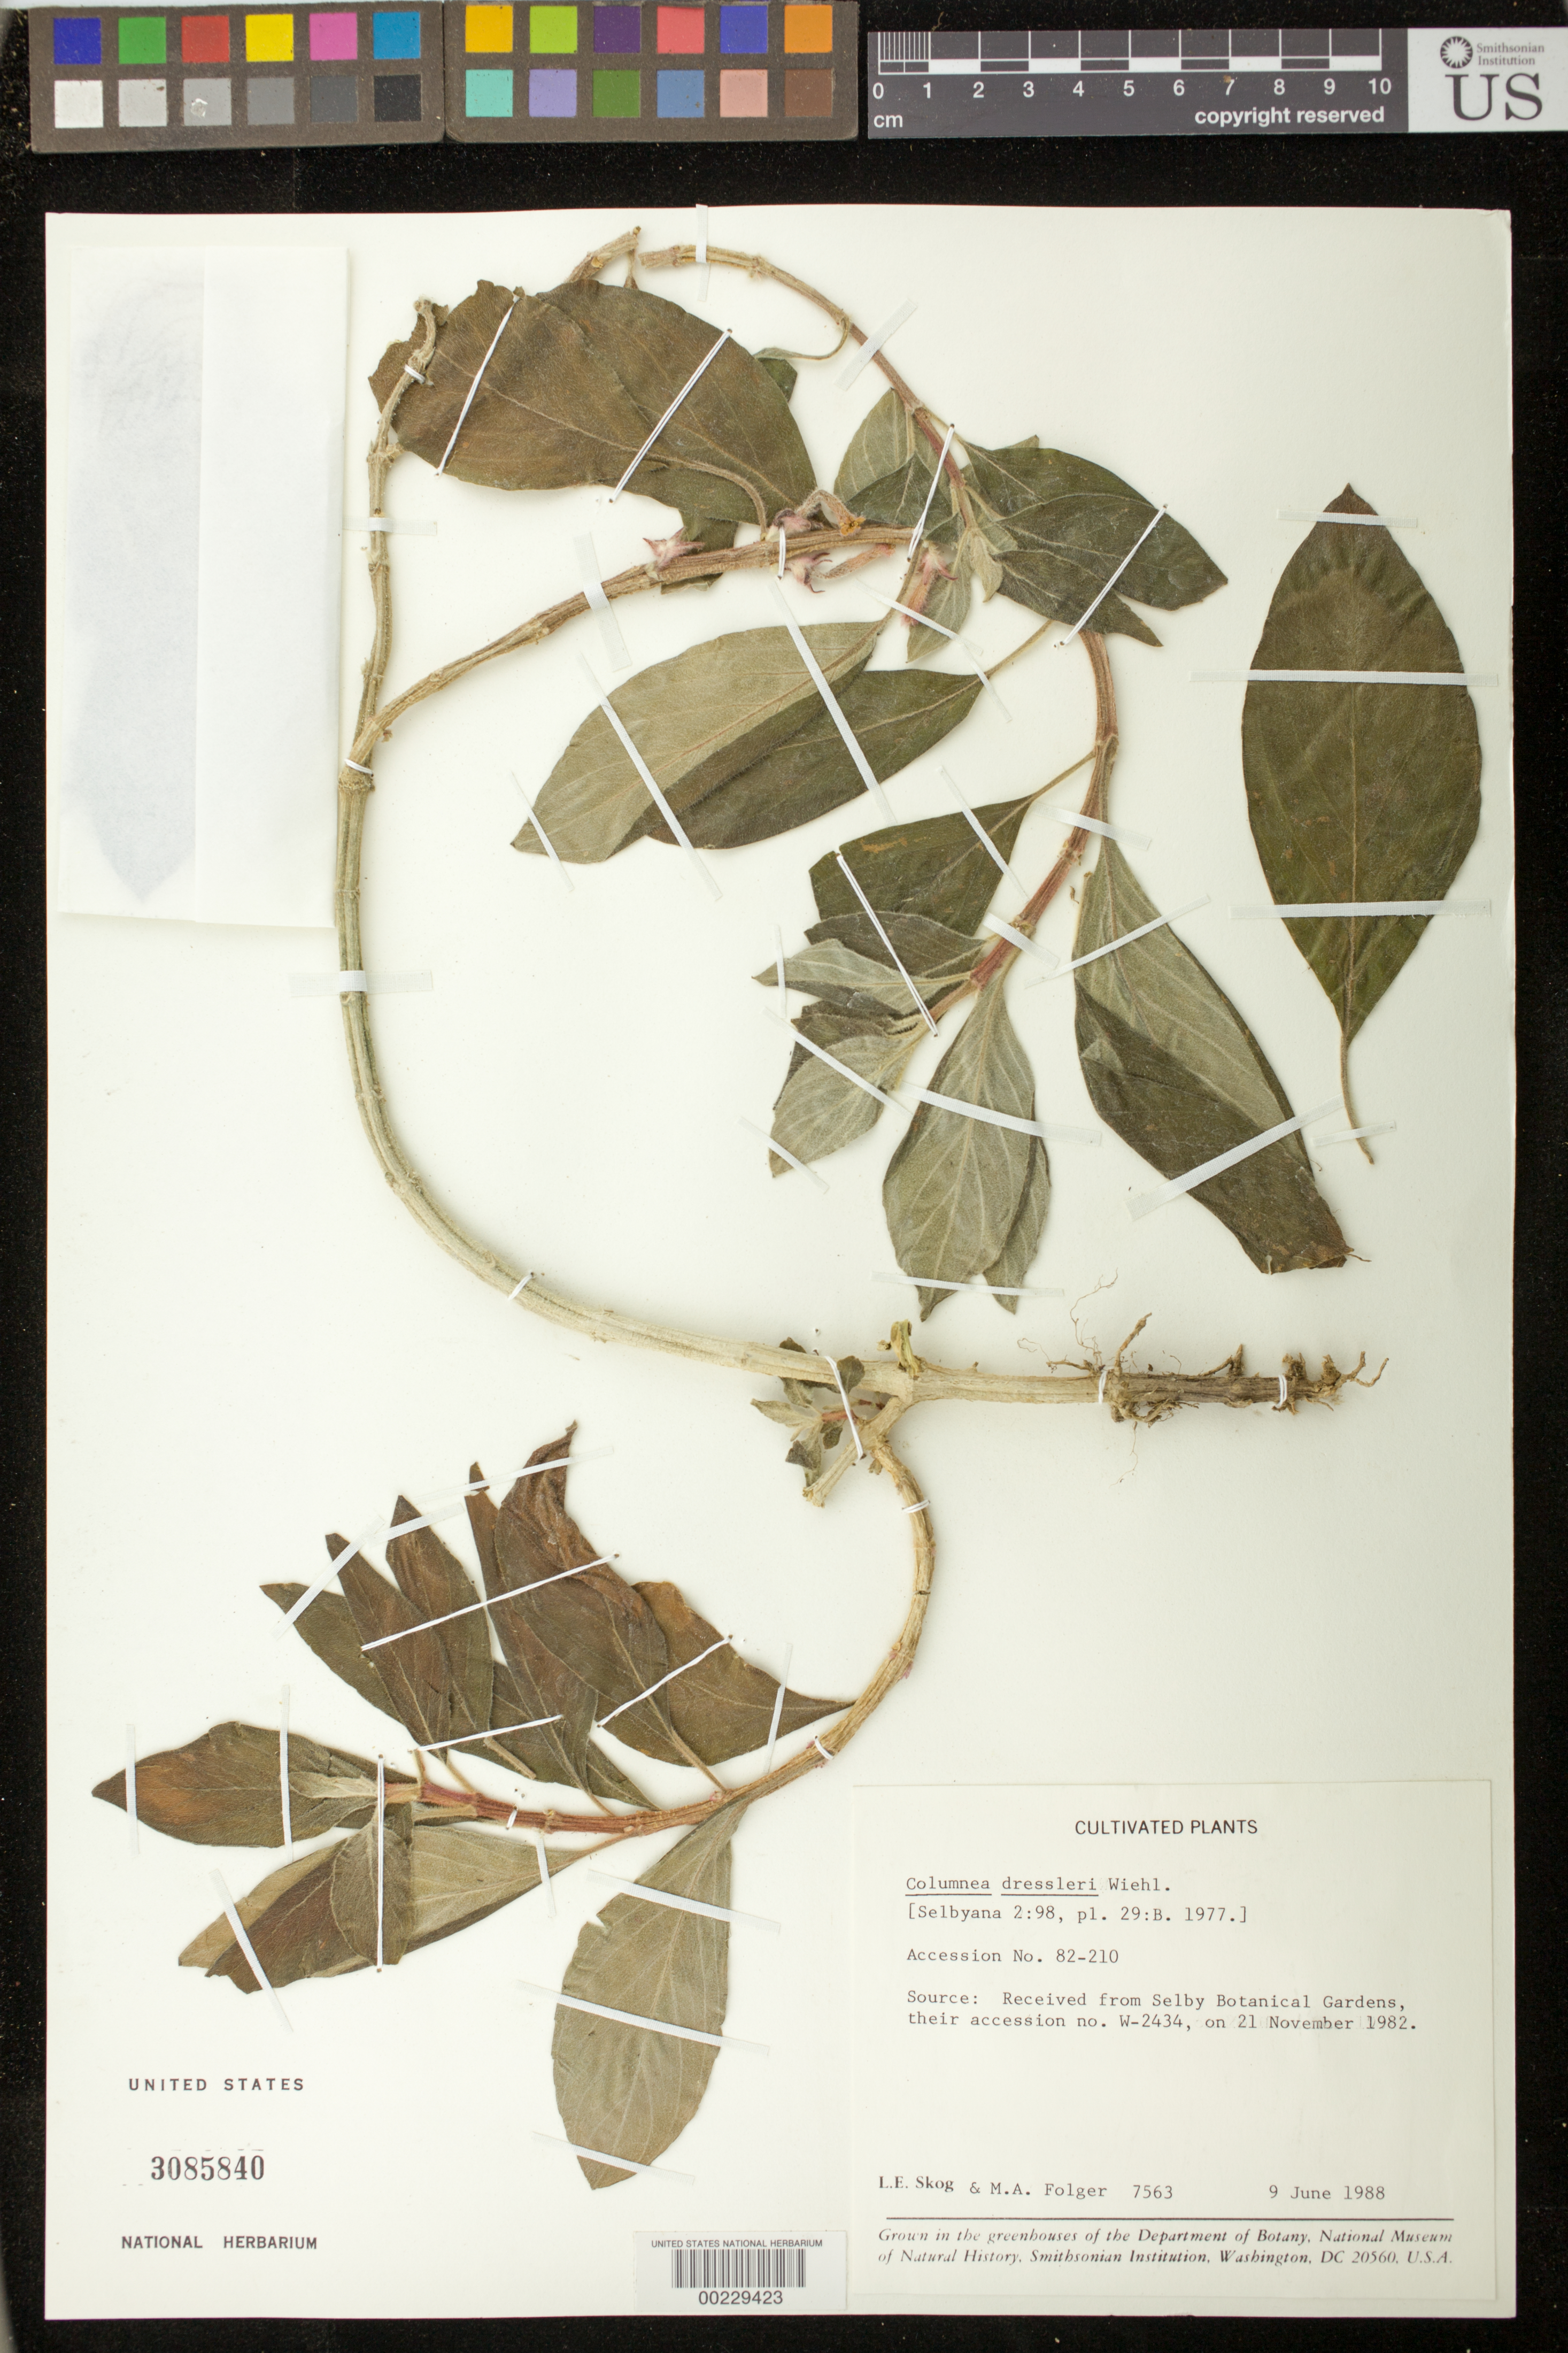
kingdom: Plantae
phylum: Tracheophyta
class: Magnoliopsida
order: Lamiales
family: Gesneriaceae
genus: Columnea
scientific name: Columnea dressleri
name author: Wiehler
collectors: L. E. Skog & M. Folger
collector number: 7563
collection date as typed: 09 Jun 1988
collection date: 1988-06-09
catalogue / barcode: US 3085840